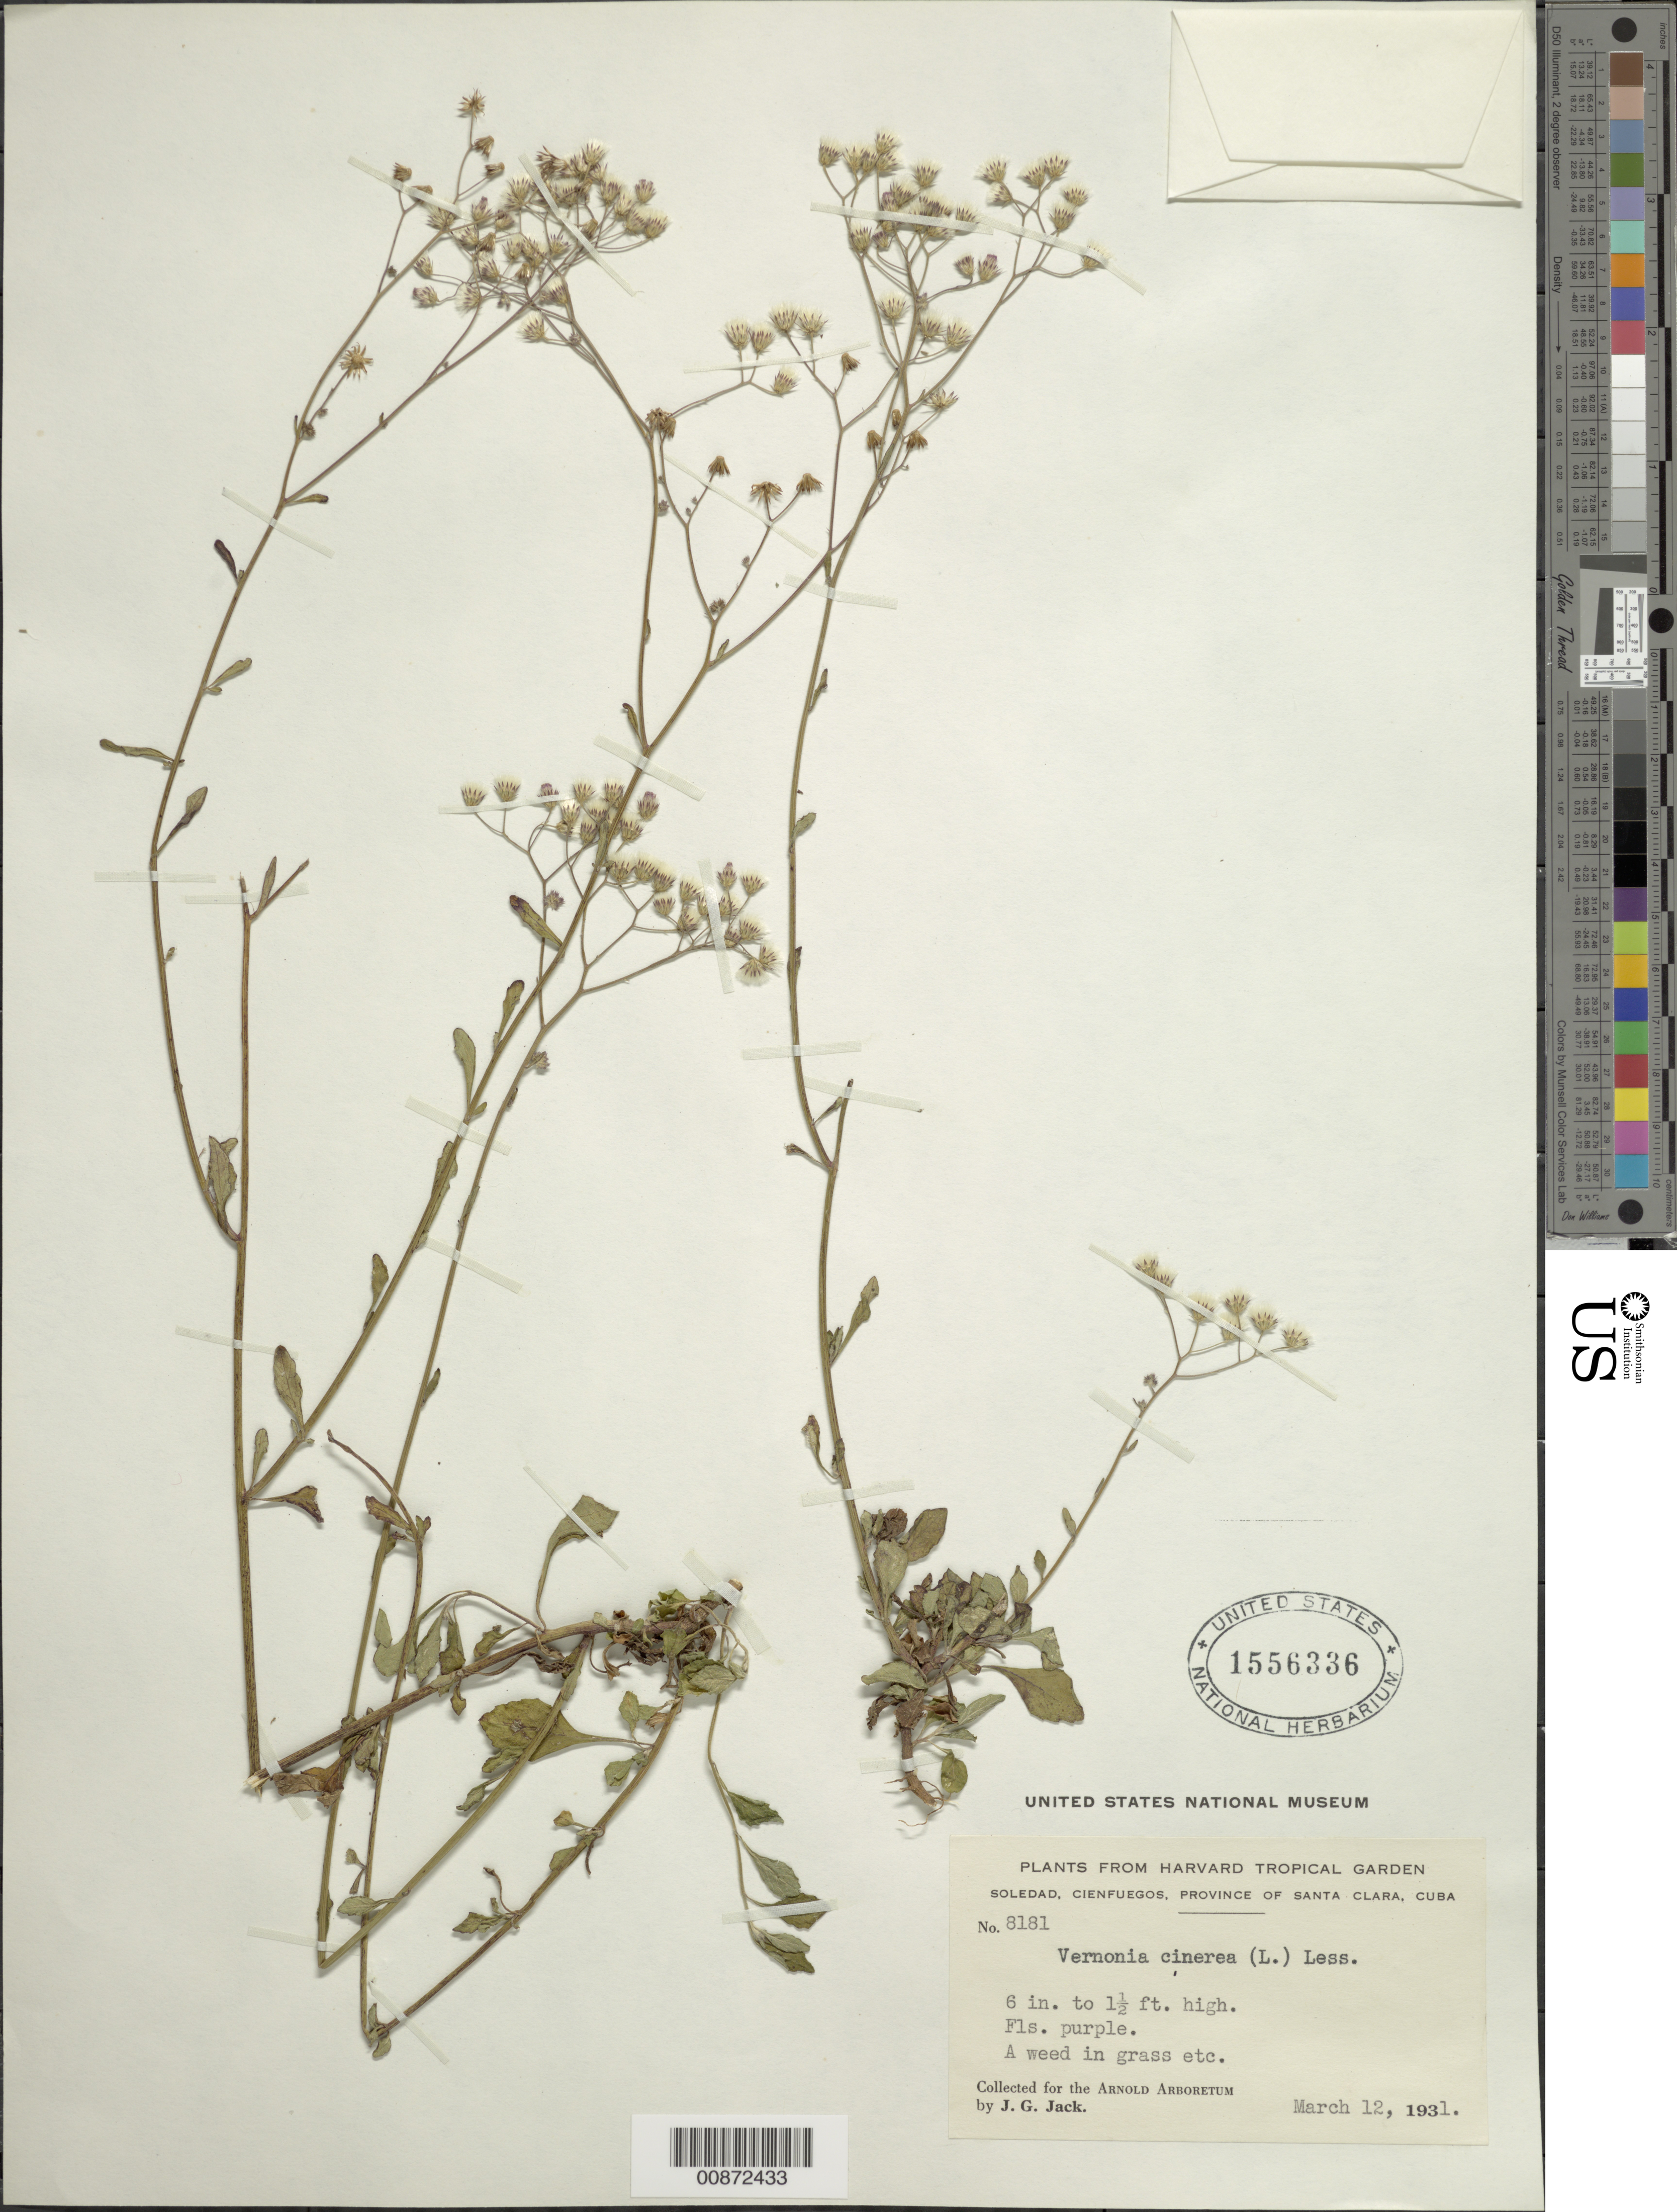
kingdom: Plantae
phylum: Tracheophyta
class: Magnoliopsida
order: Asterales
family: Asteraceae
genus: Cyanthillium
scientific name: Cyanthillium cinereum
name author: (L.) H. Rob.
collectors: J. G. Jack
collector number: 8181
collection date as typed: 12 Mar 1931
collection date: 1931-03-12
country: Cuba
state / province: Las Villas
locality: Soledad, Cienfuegos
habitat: In grass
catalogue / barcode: US 1556336